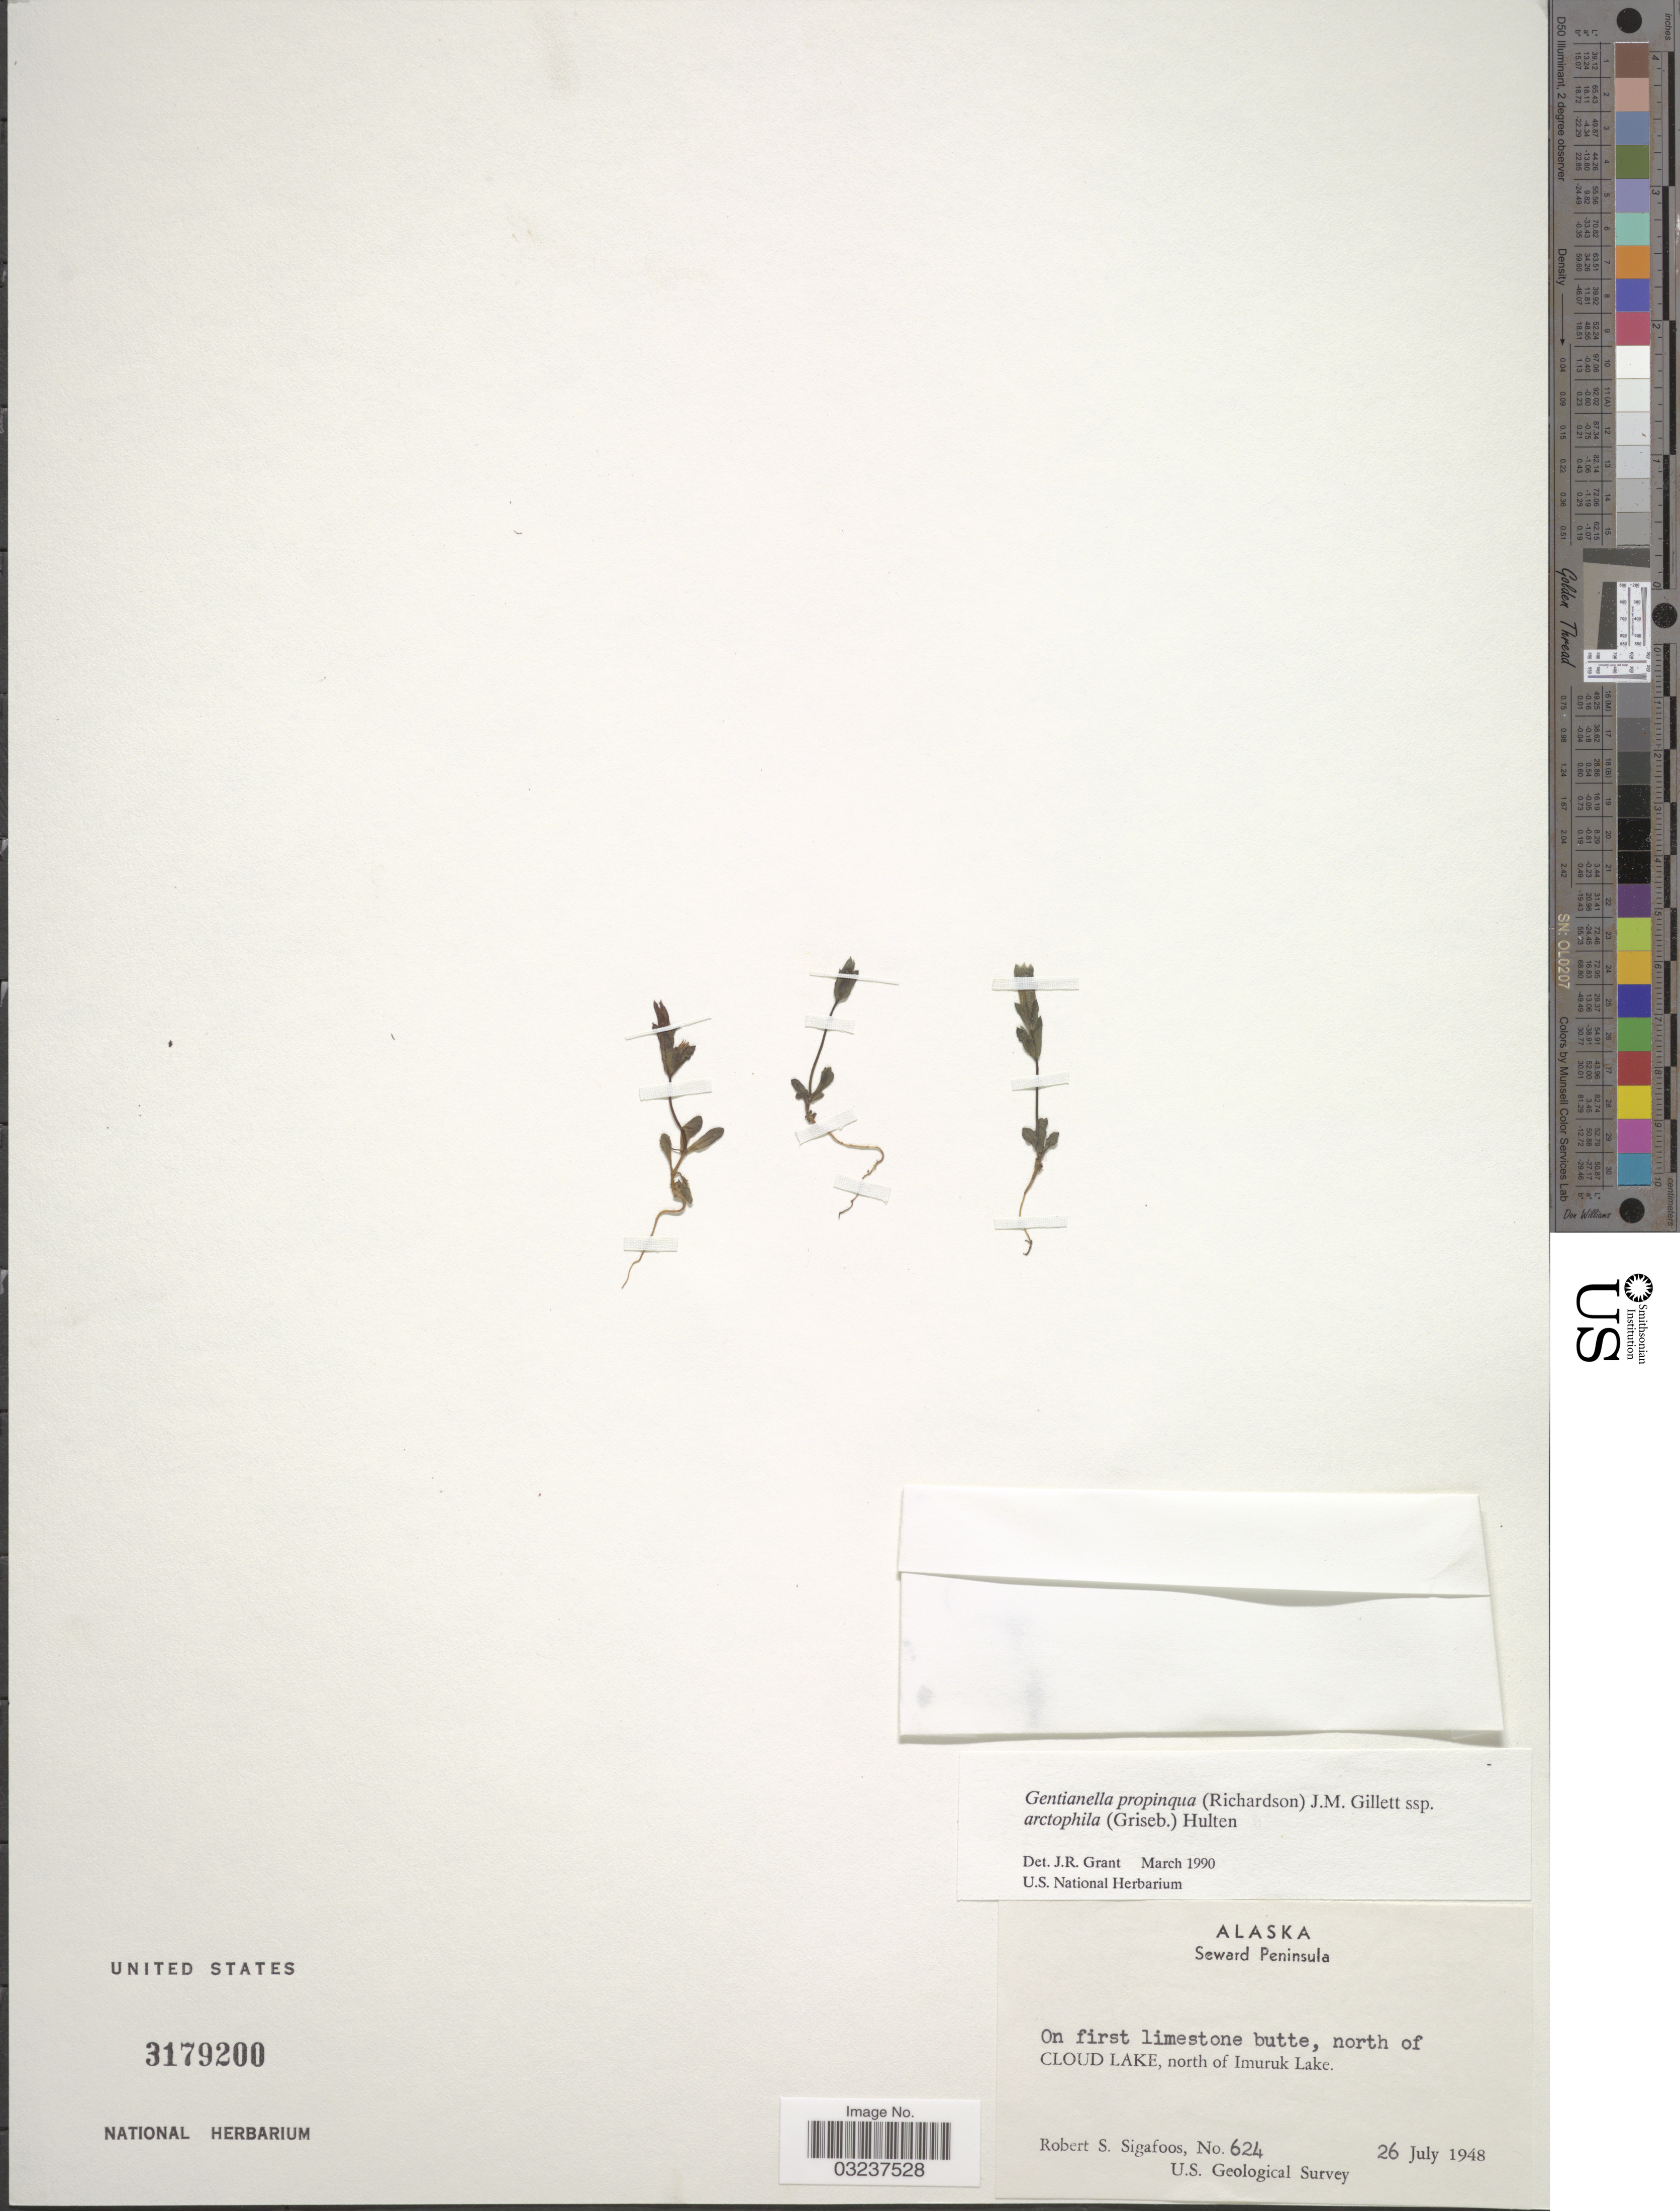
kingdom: Plantae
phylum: Tracheophyta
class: Magnoliopsida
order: Gentianales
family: Gentianaceae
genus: Gentianella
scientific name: Gentianella propinqua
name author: (Richardson) J.M. Gillett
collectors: R. Sigafoos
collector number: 624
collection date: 1948-07-26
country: United States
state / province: Alaska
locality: Seward Peninsula. On first limestone butte, north of Cloud Lake, north of Imuruk Lake.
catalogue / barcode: US 3179200